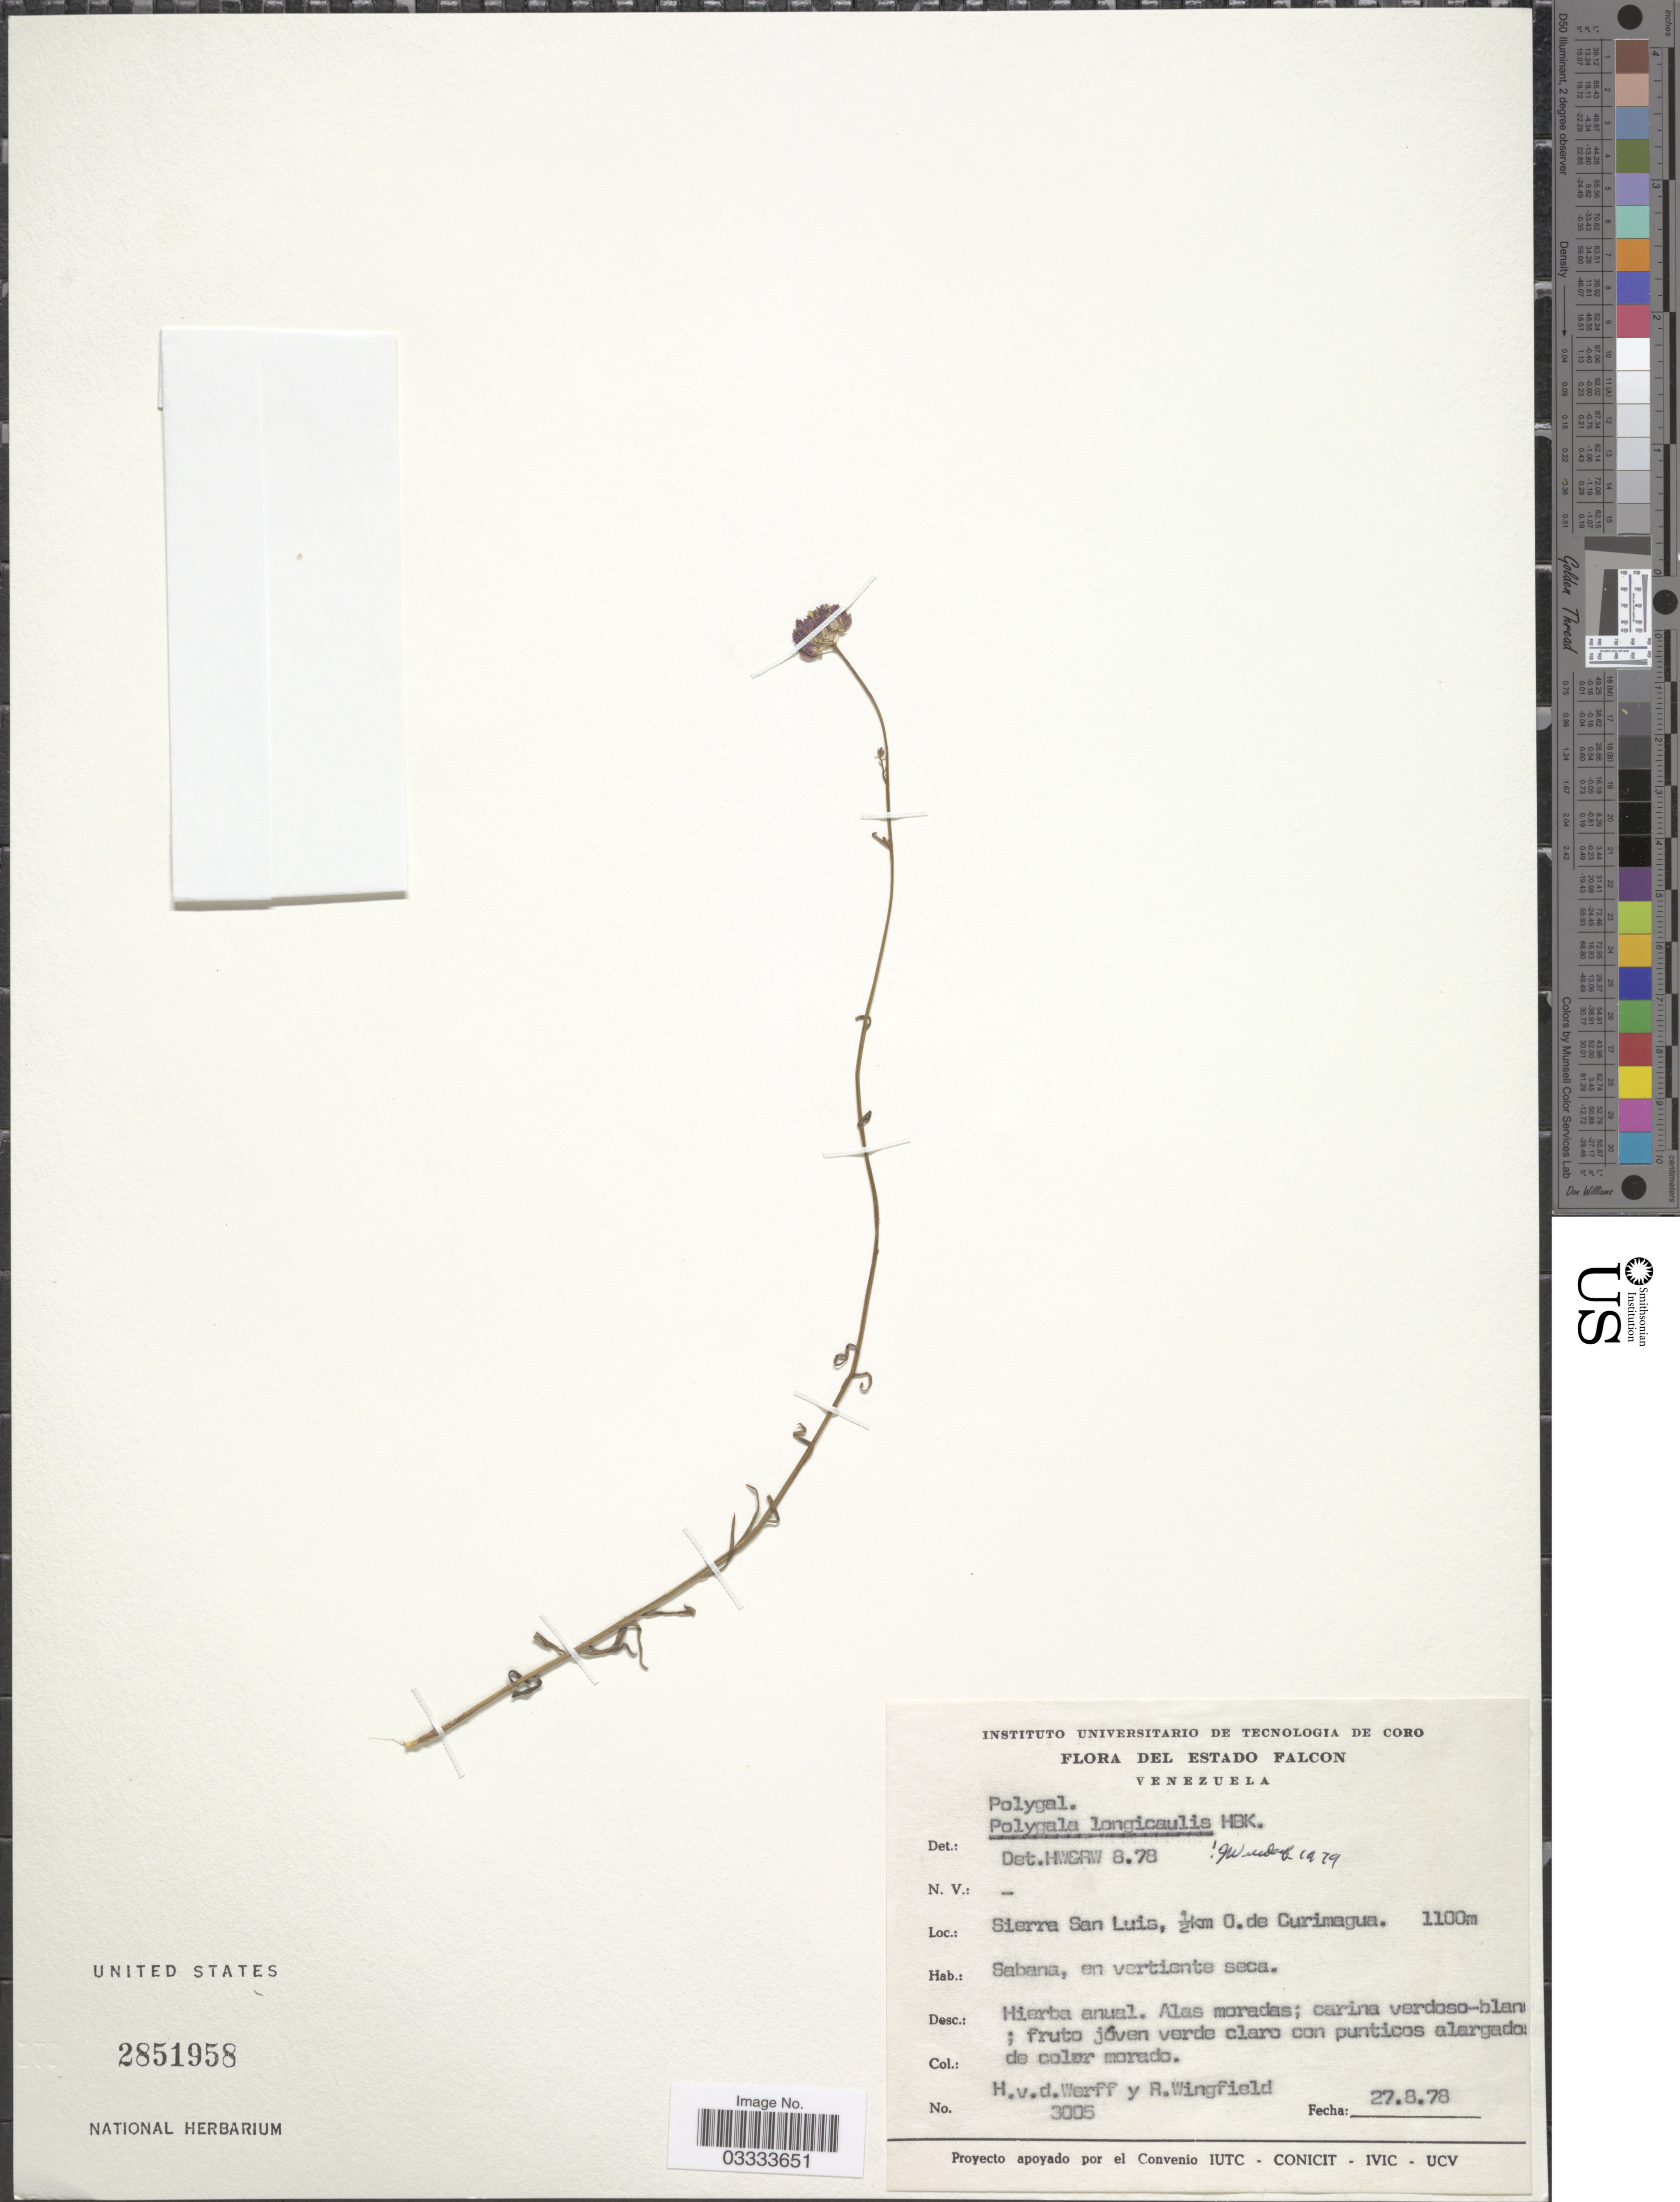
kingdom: Plantae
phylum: Tracheophyta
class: Magnoliopsida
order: Fabales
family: Polygalaceae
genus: Polygala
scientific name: Polygala longicaulis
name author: Kunth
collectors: H. van der Werff & R. Wingfield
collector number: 3005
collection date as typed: Transcribed d/m/y: 27/8/78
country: Venezuela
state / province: Falcón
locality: Sierra San Luis, ½km O. de Curimagua.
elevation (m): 1100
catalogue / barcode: US 2851958